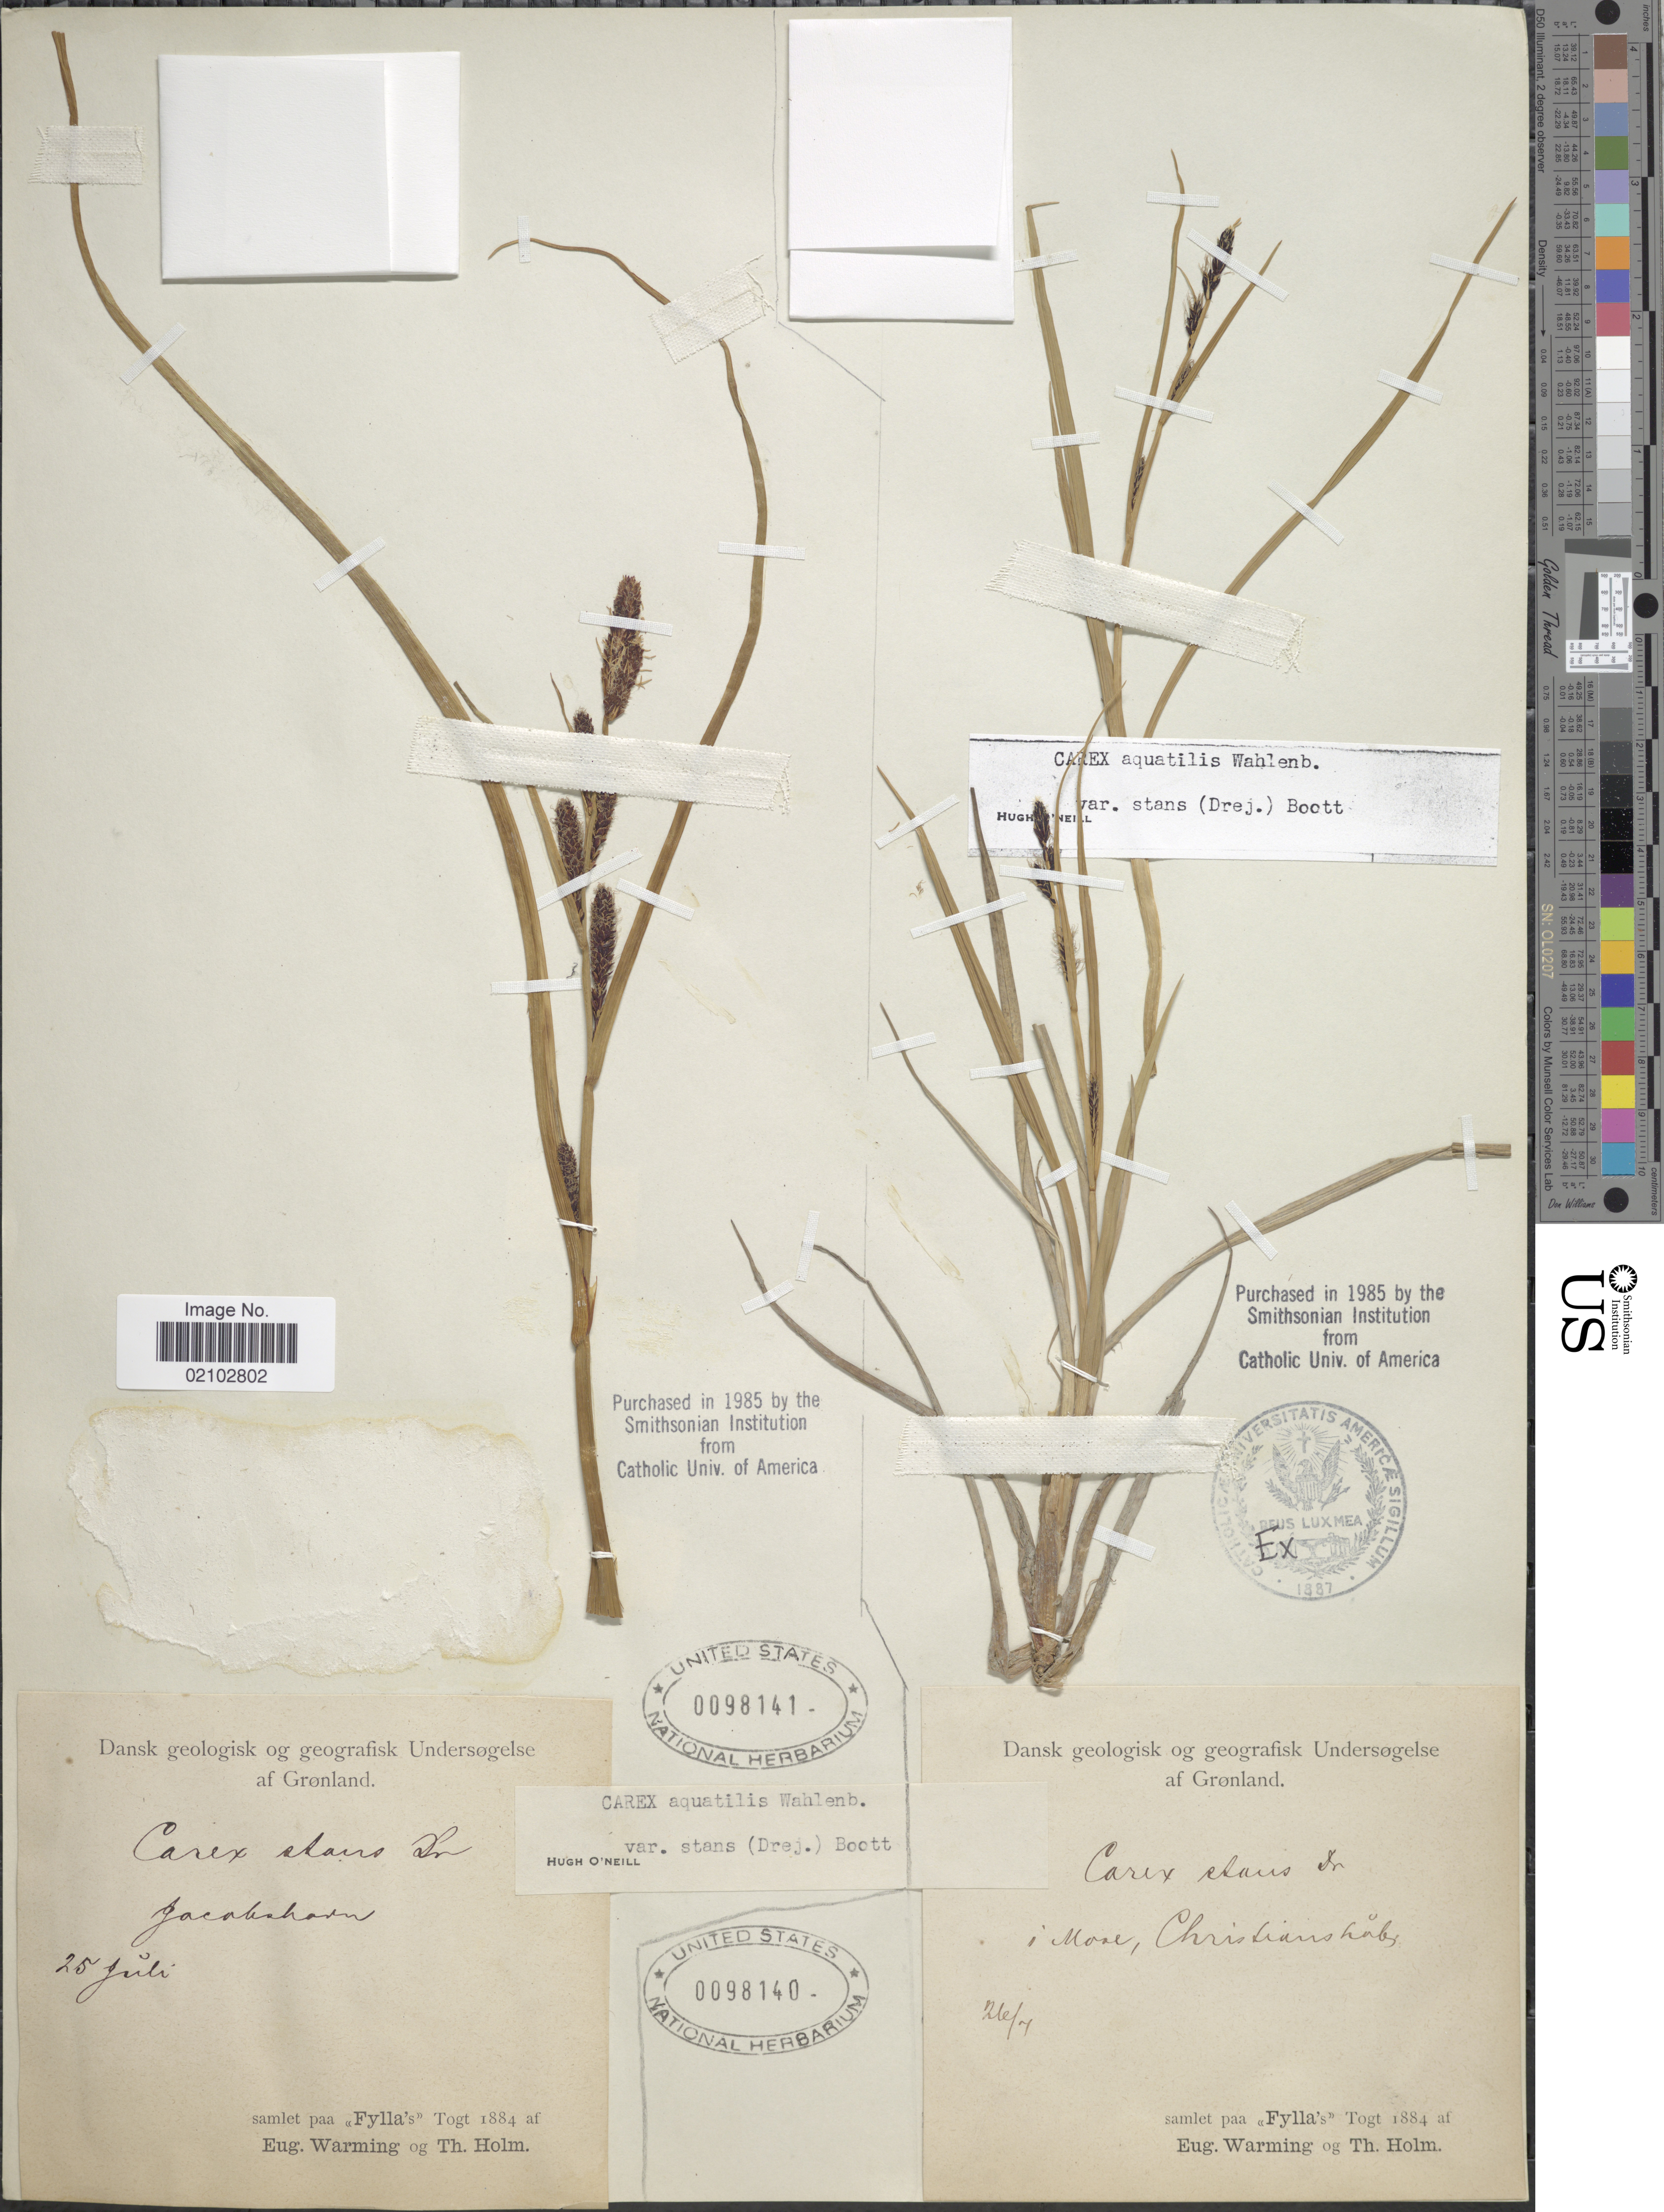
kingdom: Plantae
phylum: Tracheophyta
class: Liliopsida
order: Poales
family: Cyperaceae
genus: Carex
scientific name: Carex aquatilis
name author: Wahlenb.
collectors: E. Warming & T. Holm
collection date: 1884-07-25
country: Greenland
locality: Grønland, Jacobshavn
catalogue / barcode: US 98141